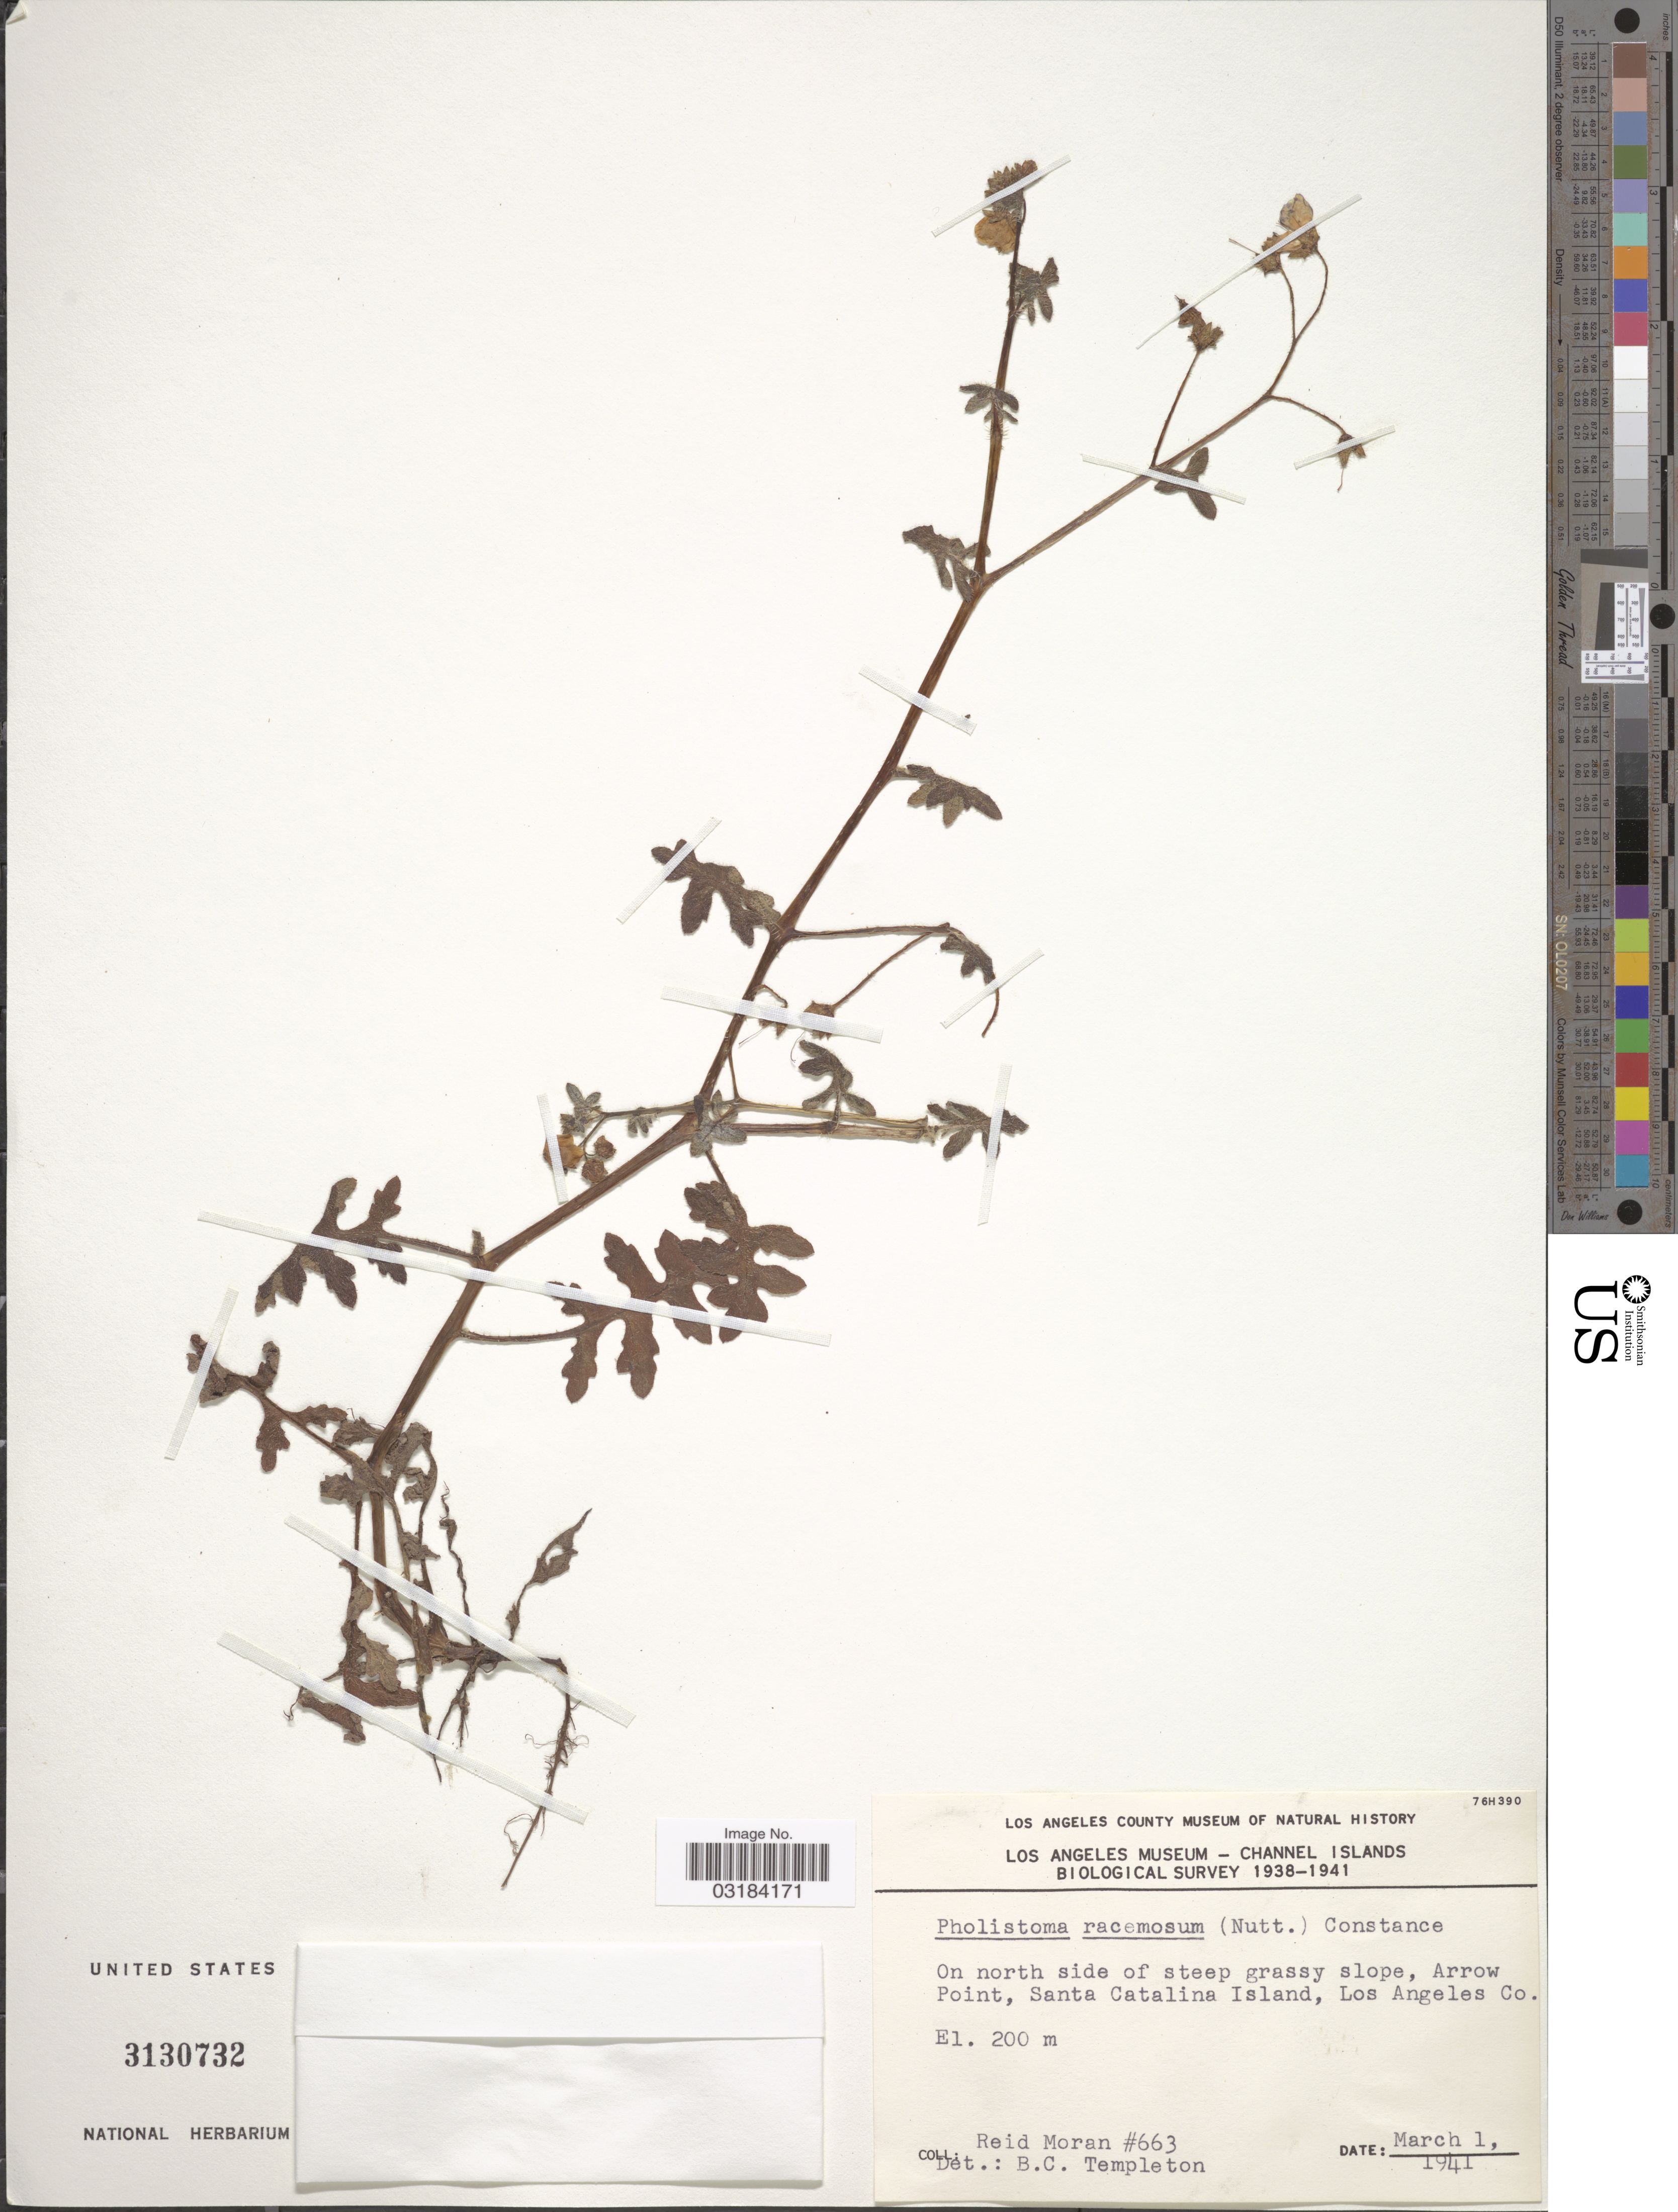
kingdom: Plantae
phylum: Tracheophyta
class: Magnoliopsida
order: Boraginales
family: Hydrophyllaceae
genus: Pholistoma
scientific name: Pholistoma racemosum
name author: (Nutt. ex A. Gray) Constance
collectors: R. V. Moran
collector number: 663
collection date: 1941-03-01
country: United States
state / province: California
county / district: Los Angeles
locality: On north side of steep grassy slope, Arrow Point, Santa Catalina Island, Los Angeles Co.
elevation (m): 200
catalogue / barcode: US 3130732